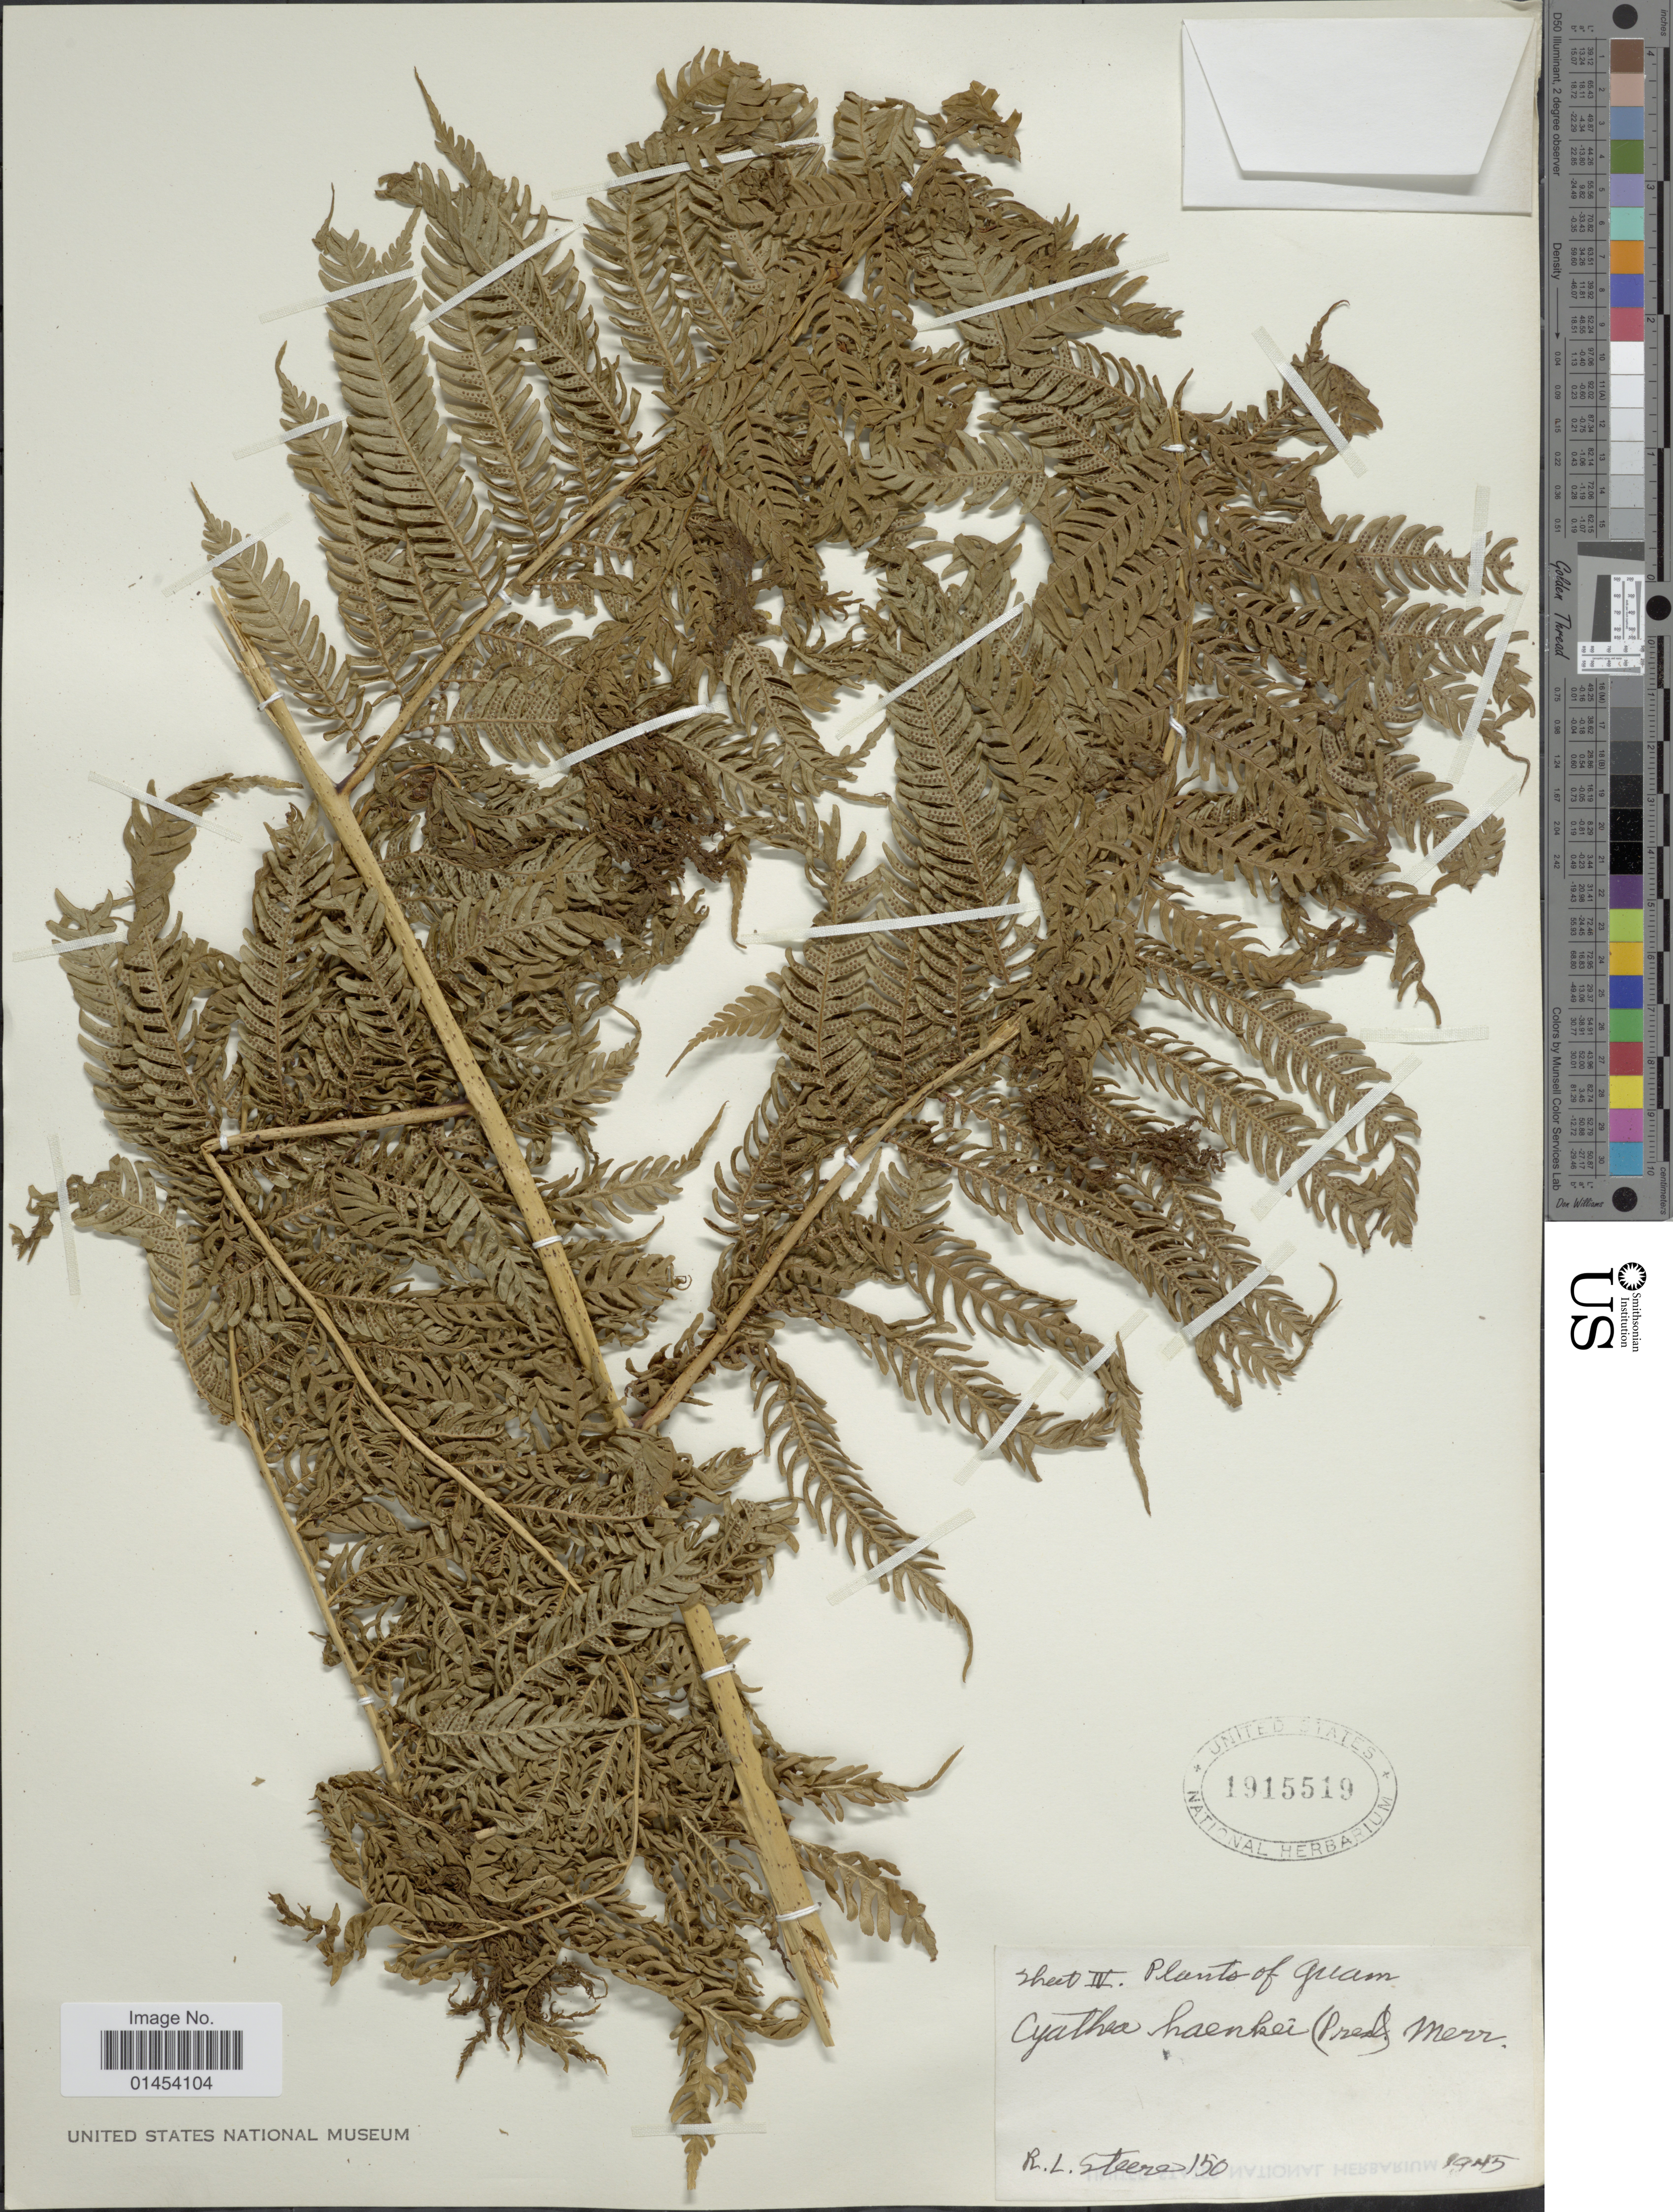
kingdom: Plantae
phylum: Tracheophyta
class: Polypodiopsida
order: Cyatheales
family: Cyatheaceae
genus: Cyathea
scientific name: Cyathea lunulata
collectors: R. L. Steere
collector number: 150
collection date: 1945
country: Guam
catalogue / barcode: US 1915519